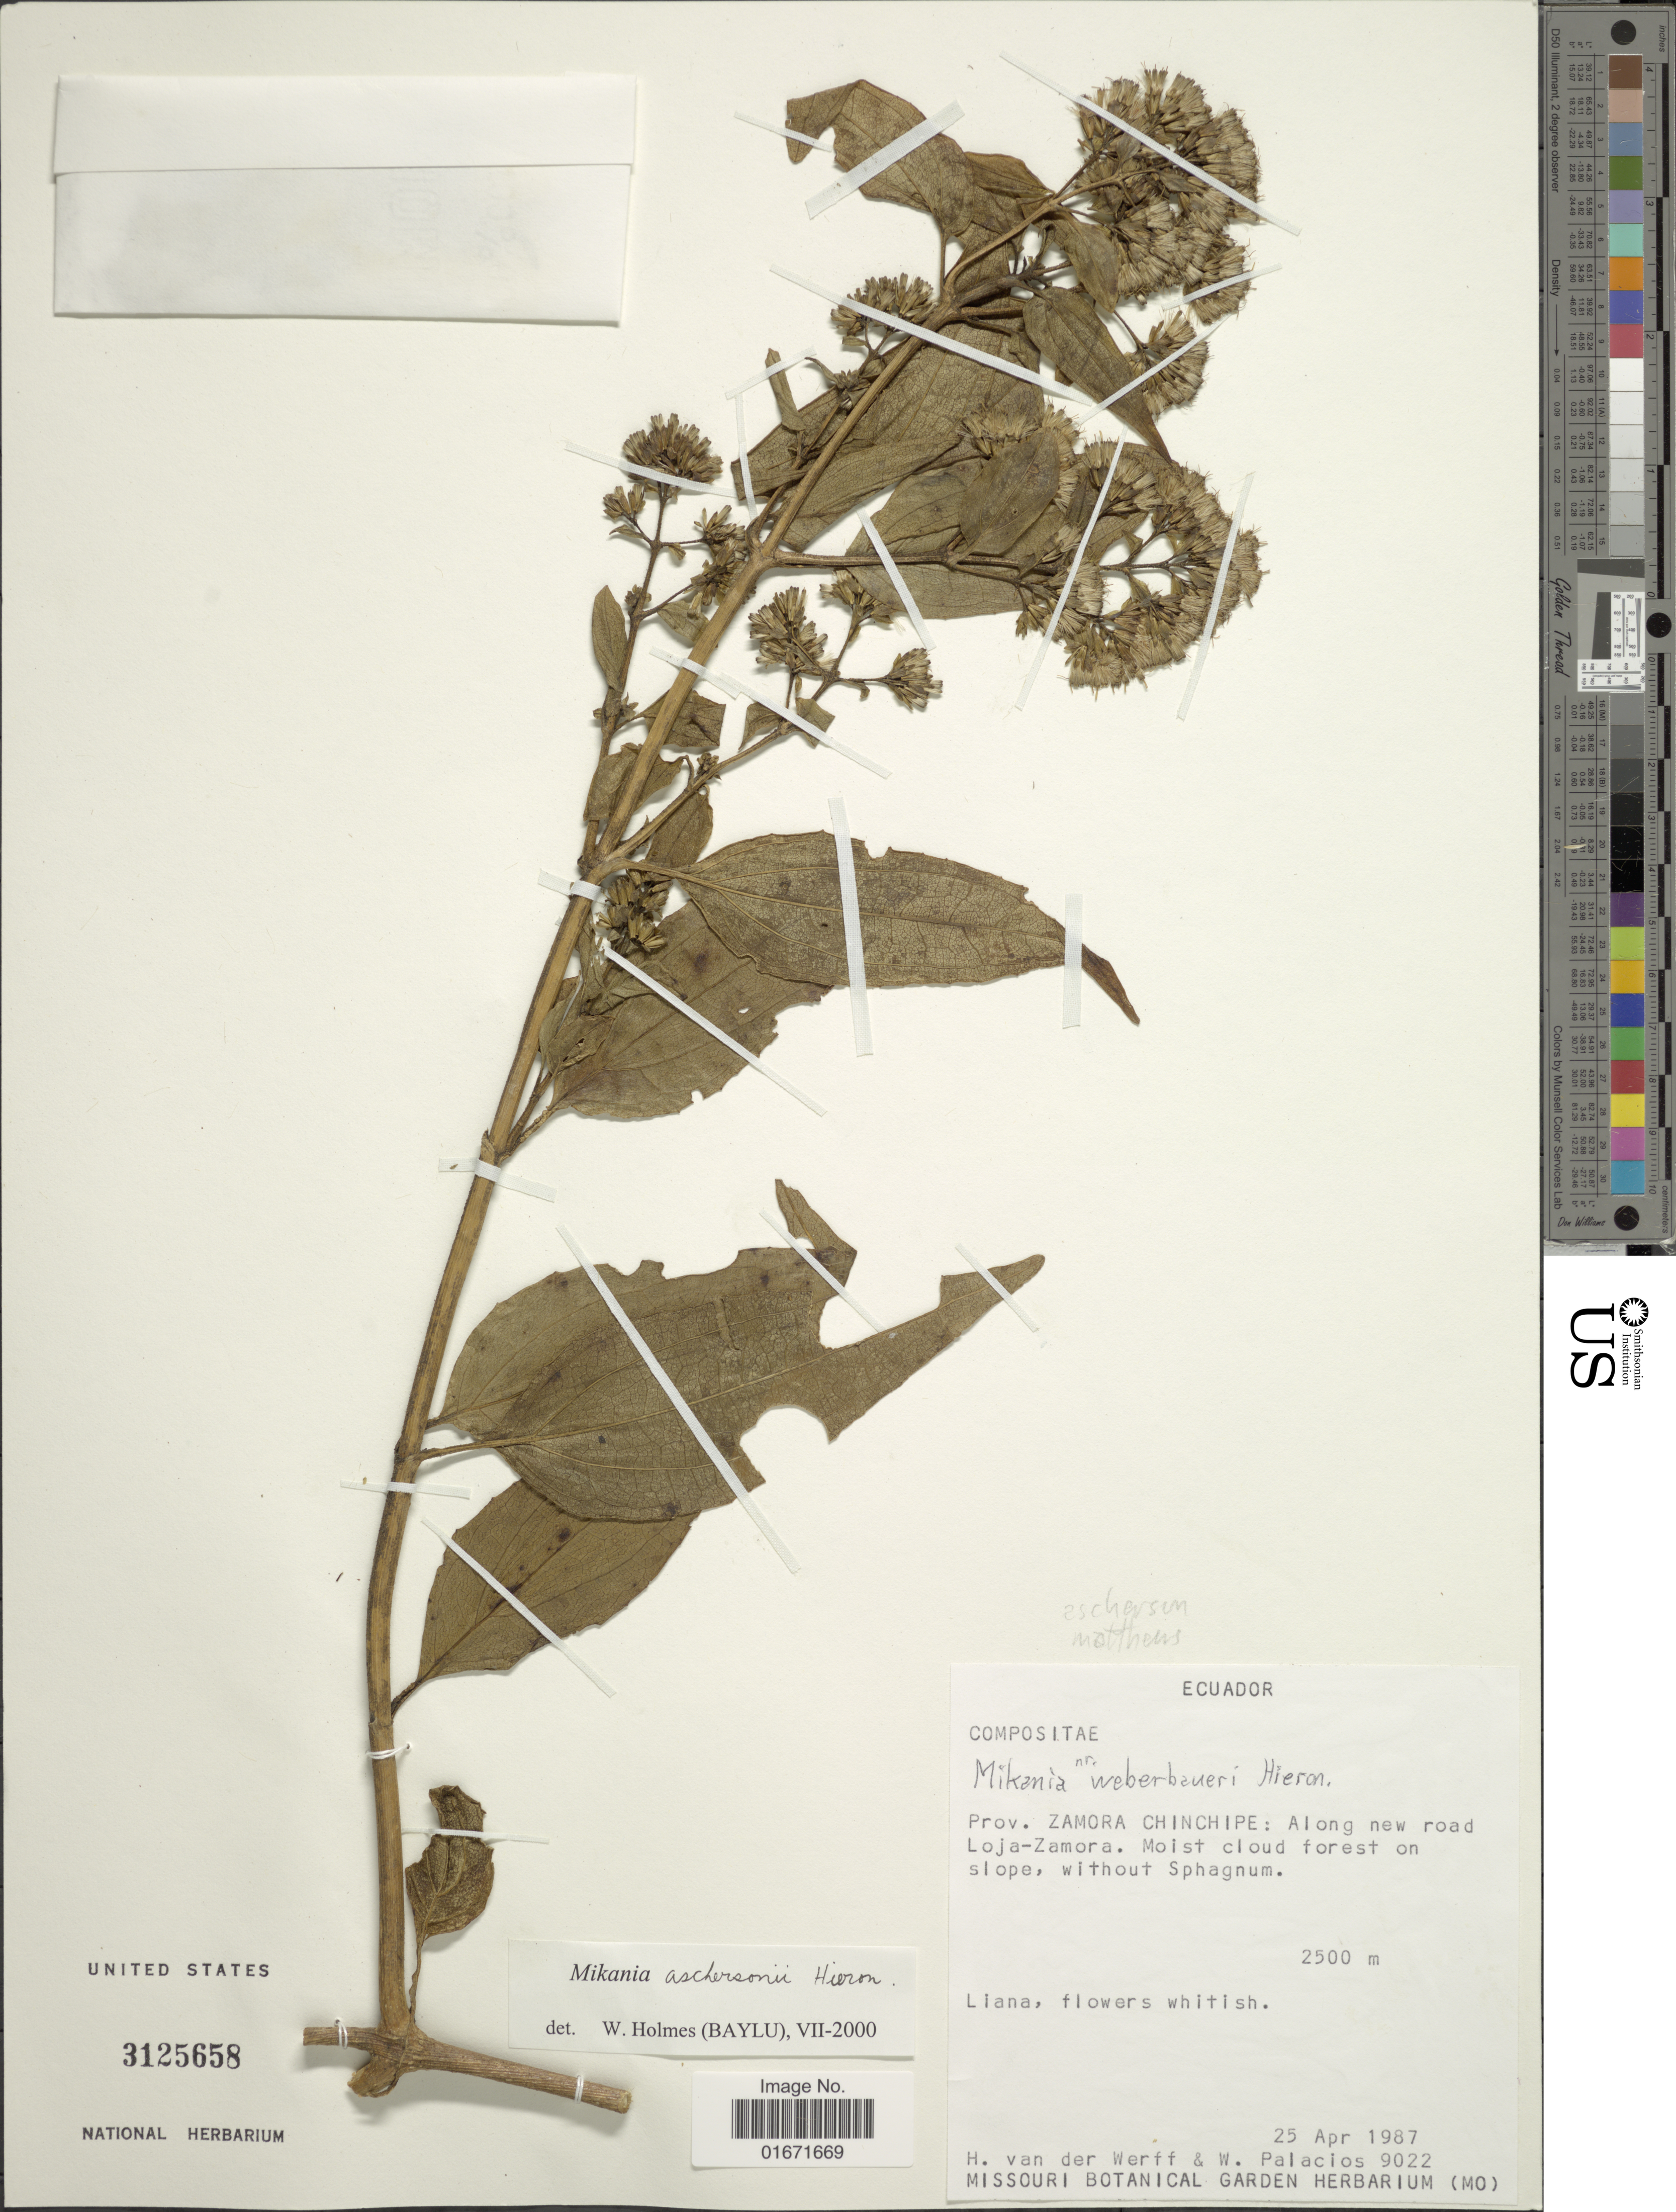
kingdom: Plantae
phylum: Tracheophyta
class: Magnoliopsida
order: Asterales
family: Asteraceae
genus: Mikania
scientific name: Mikania aschersonii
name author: Hieron.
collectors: H. van der Werff & W. Palacios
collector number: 9022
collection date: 1987-04-25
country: Ecuador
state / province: Zamora-Chinchipe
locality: Prov. Zamora-Chinchipe: Along new road Loja-Zamora. Moist cloud forest on slope, without Sphagnum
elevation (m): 2500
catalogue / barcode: US 3125658